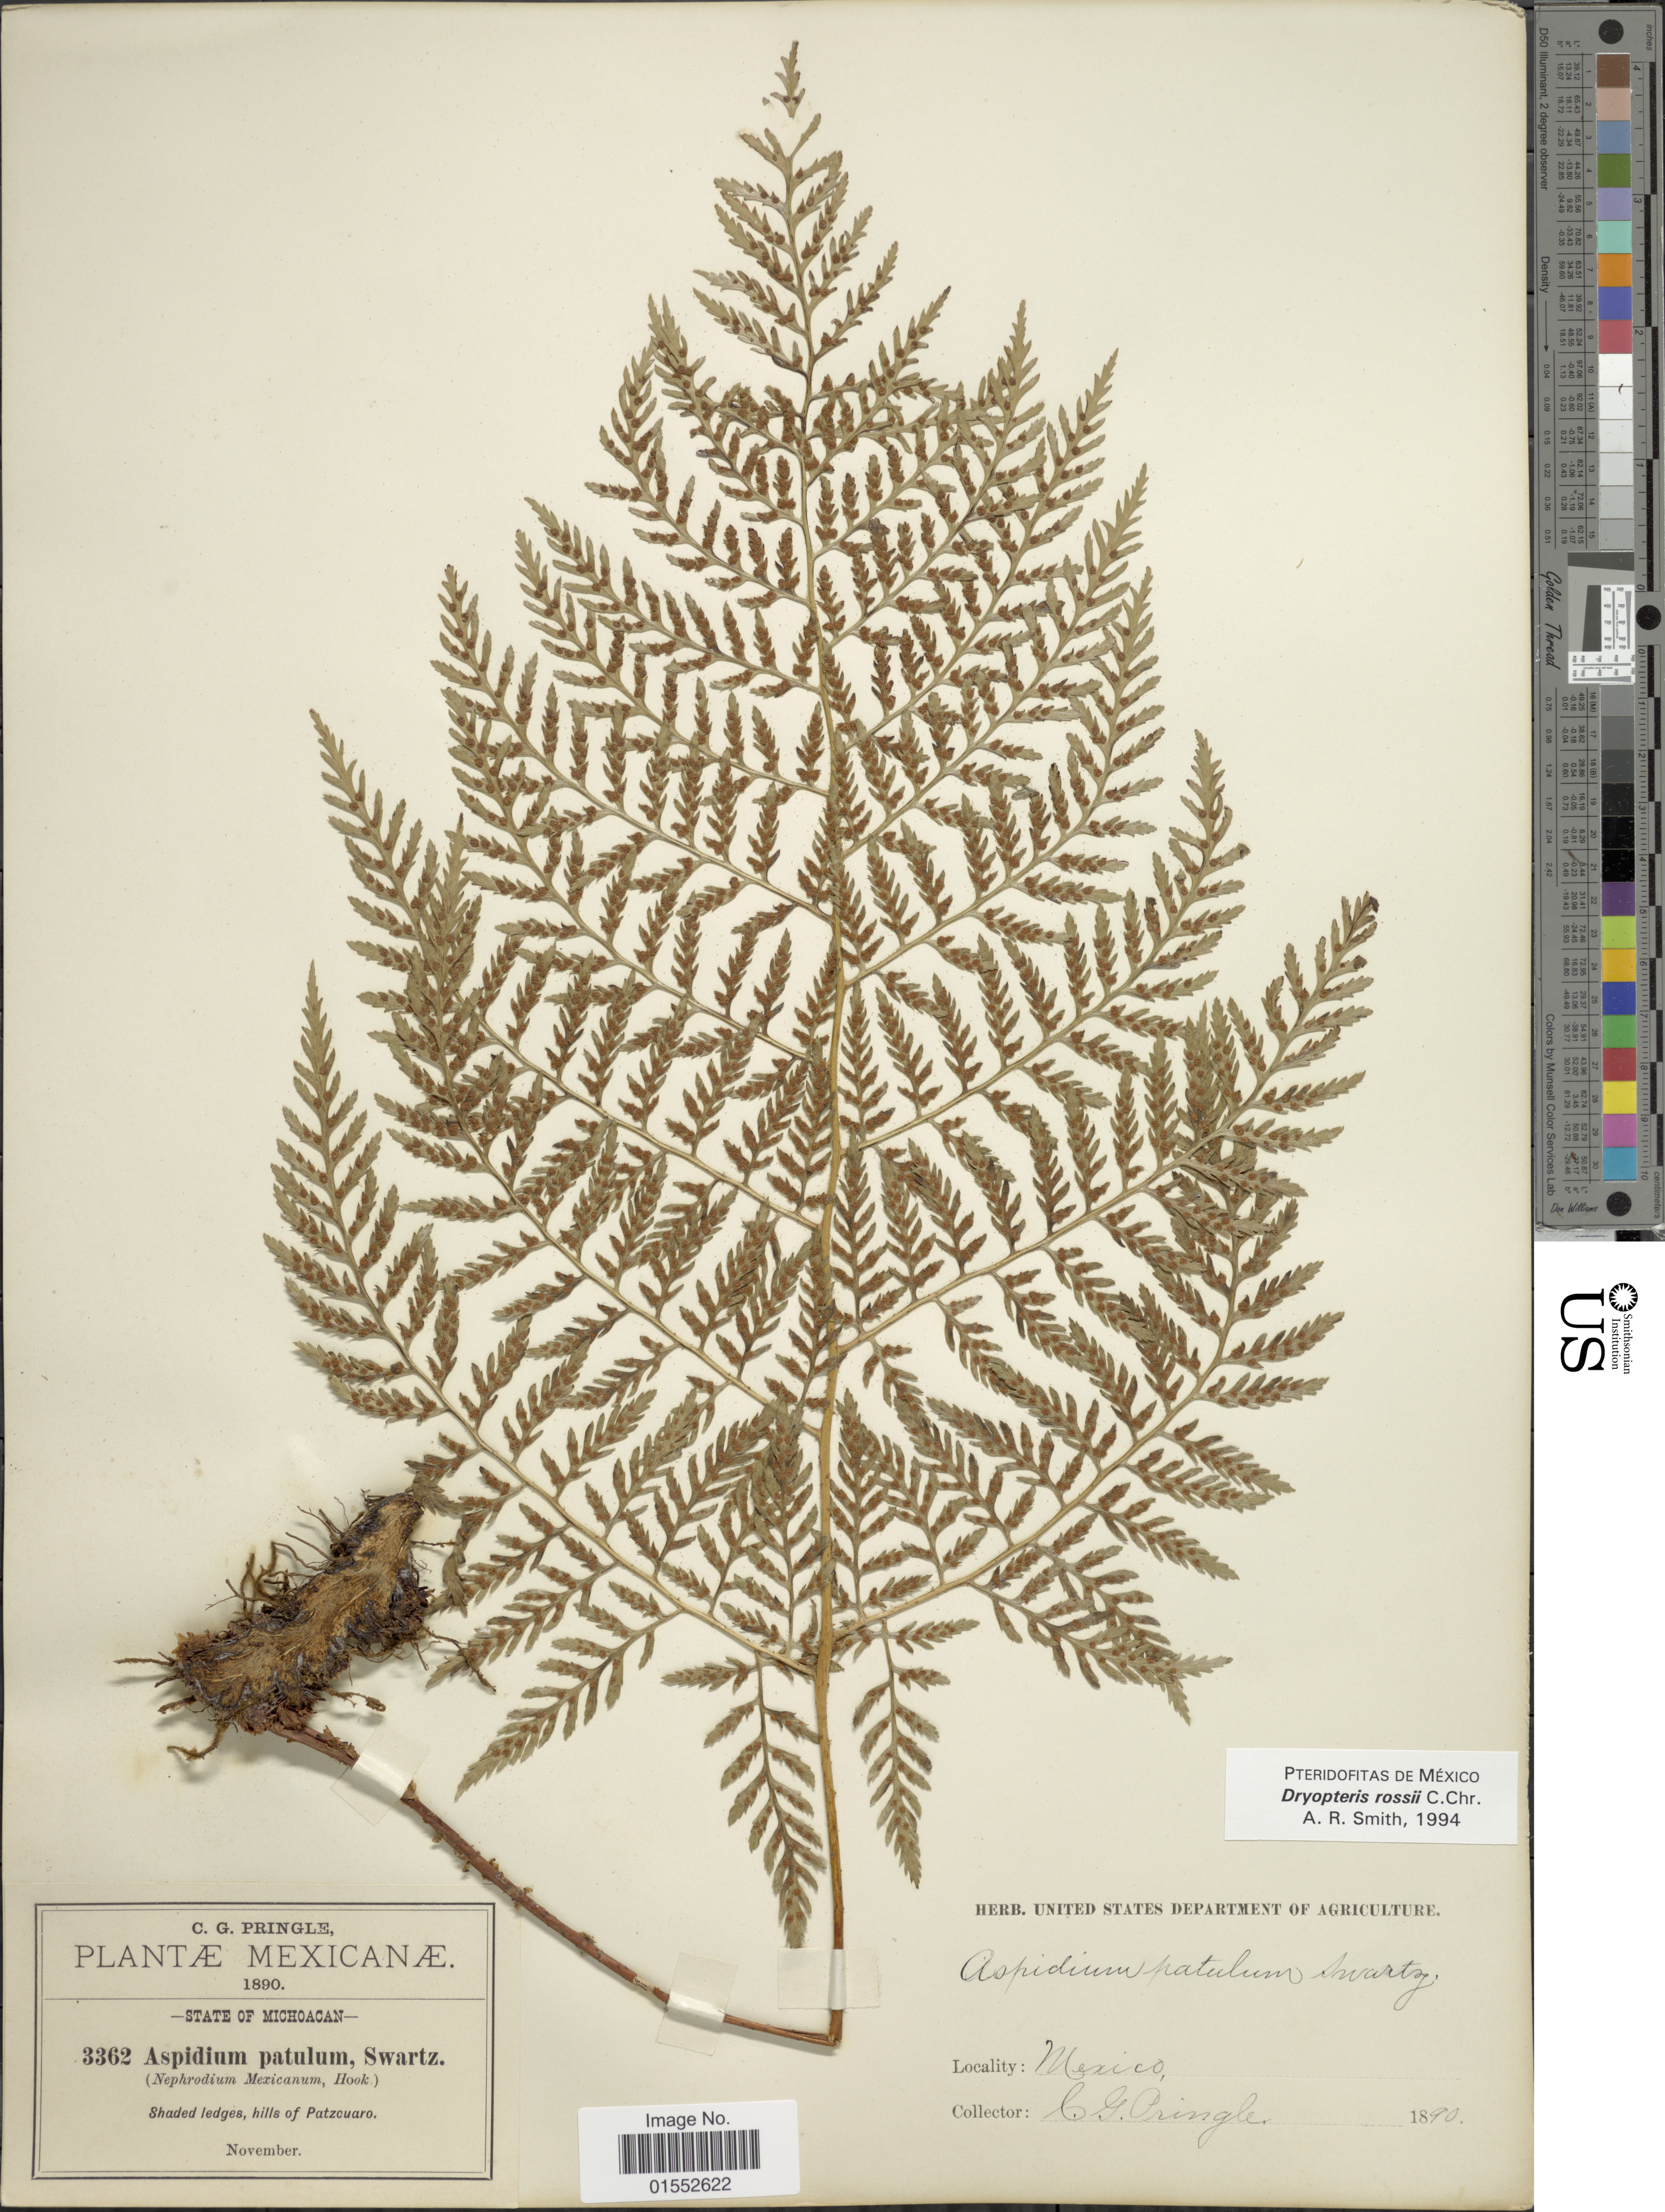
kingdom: Plantae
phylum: Tracheophyta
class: Polypodiopsida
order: Polypodiales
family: Dryopteridaceae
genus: Dryopteris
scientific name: Dryopteris rossii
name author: C. Chr.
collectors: C. G. Pringle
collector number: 3362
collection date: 1890-11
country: Mexico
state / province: Michoacán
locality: Mexicanæ, hills of Patzcuaro